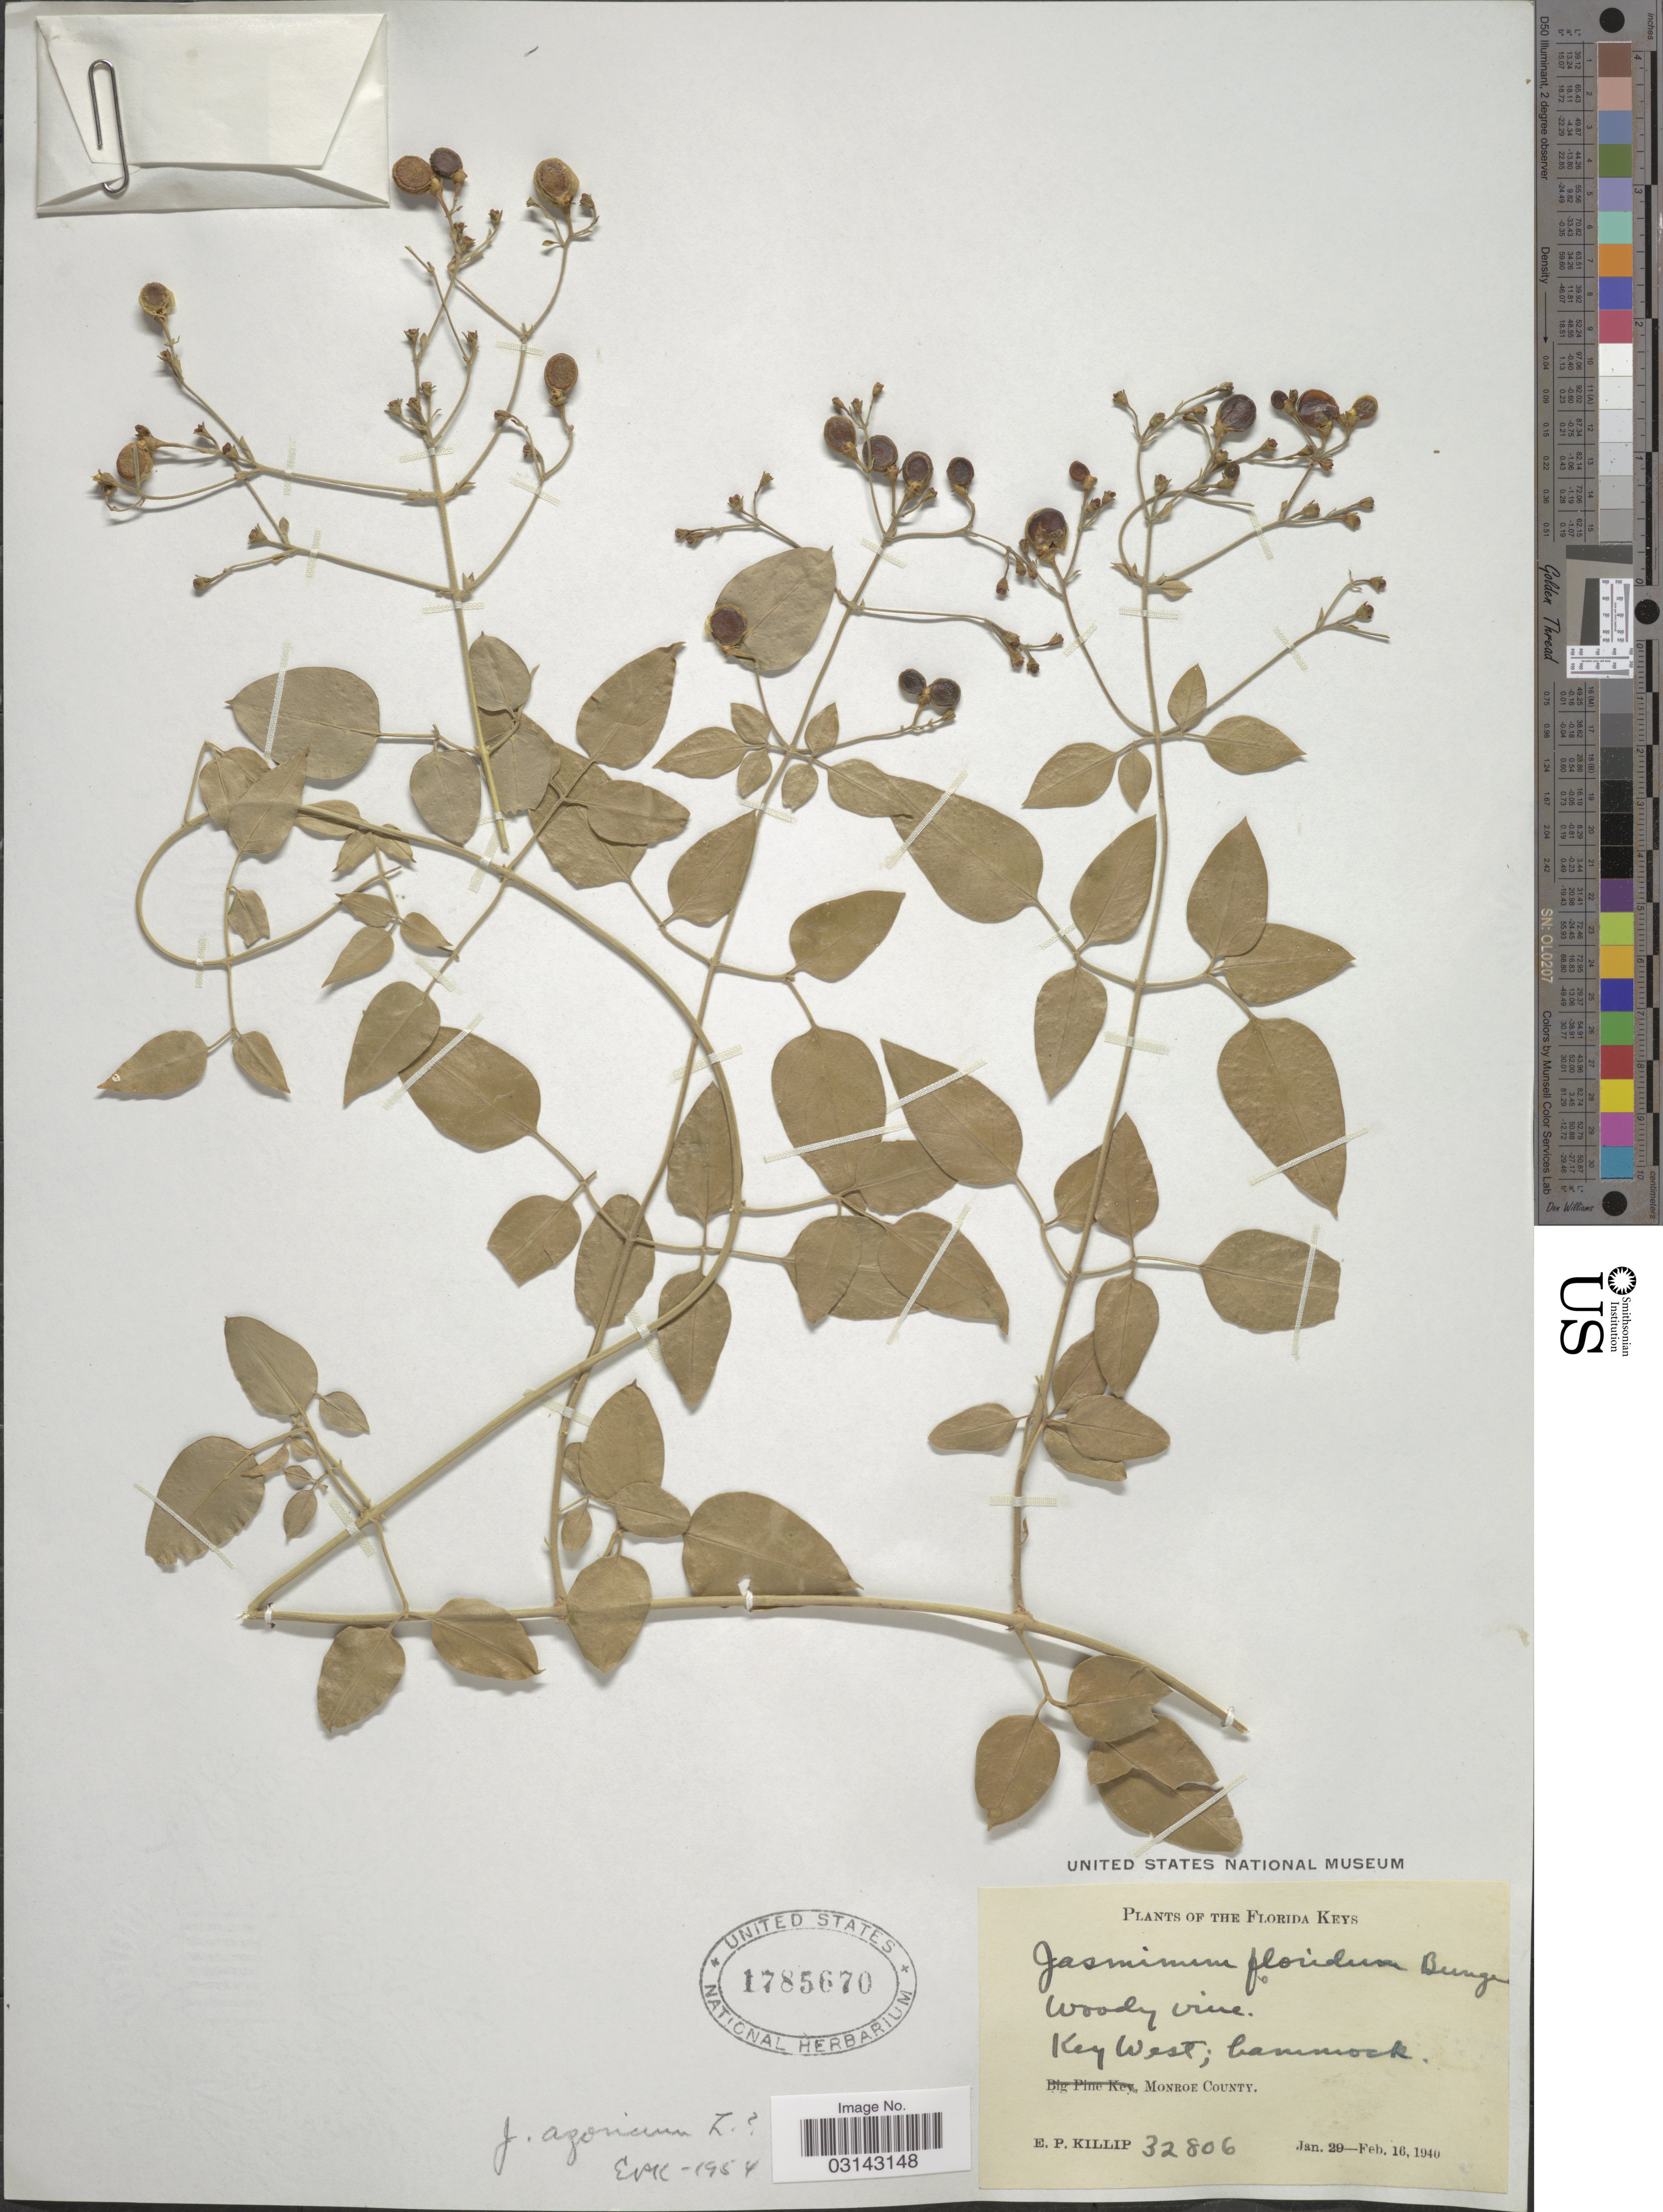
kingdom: Plantae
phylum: Tracheophyta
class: Magnoliopsida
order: Lamiales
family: Oleaceae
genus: Jasminum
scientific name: Jasminum floridum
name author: Bunge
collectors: E. P. Killip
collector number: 32806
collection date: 1940-01-29/1940-02-16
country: United States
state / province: Florida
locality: The Florida Keys. Key West; hammock. Monroe County.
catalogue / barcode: US 1785670